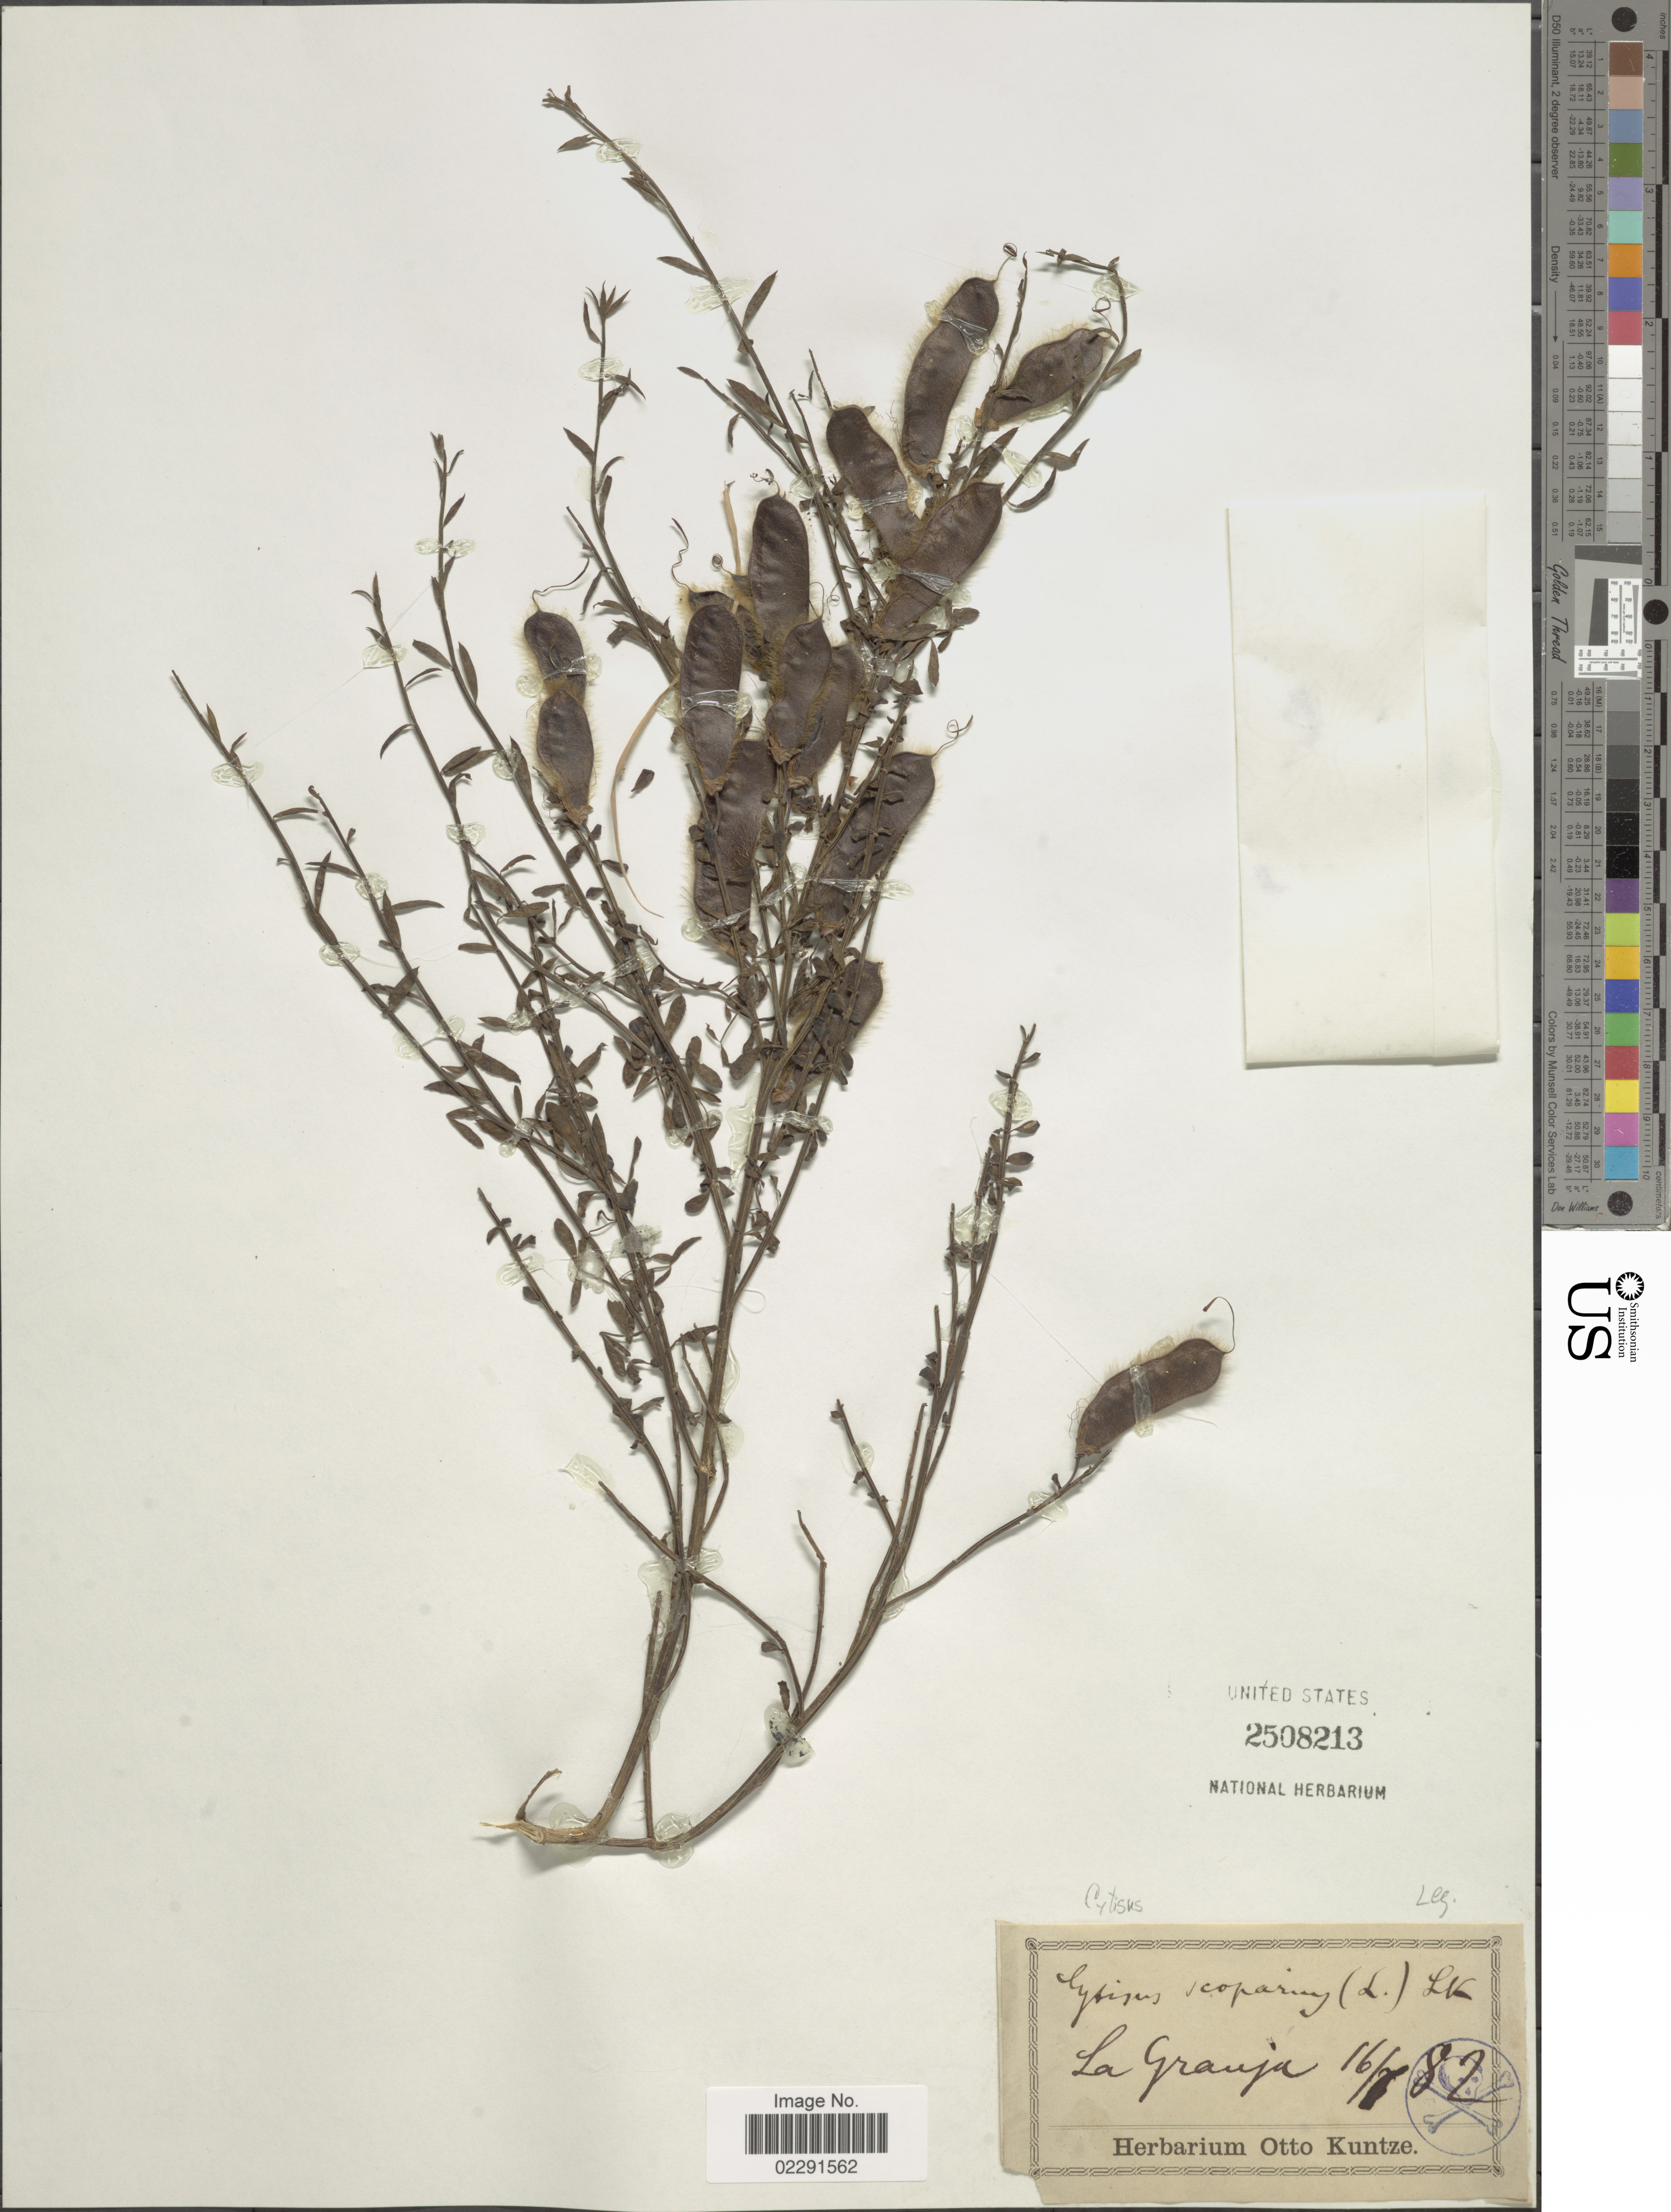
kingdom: Plantae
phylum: Tracheophyta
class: Magnoliopsida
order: Fabales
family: Fabaceae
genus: Cytisus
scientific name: Cytisus scoparius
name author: (L.) Link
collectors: ex herb. Otto Kuntze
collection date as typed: Transcribed d/m/y: 16/1/82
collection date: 1882-01-16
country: Spain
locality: La Granja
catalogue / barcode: US 2508213